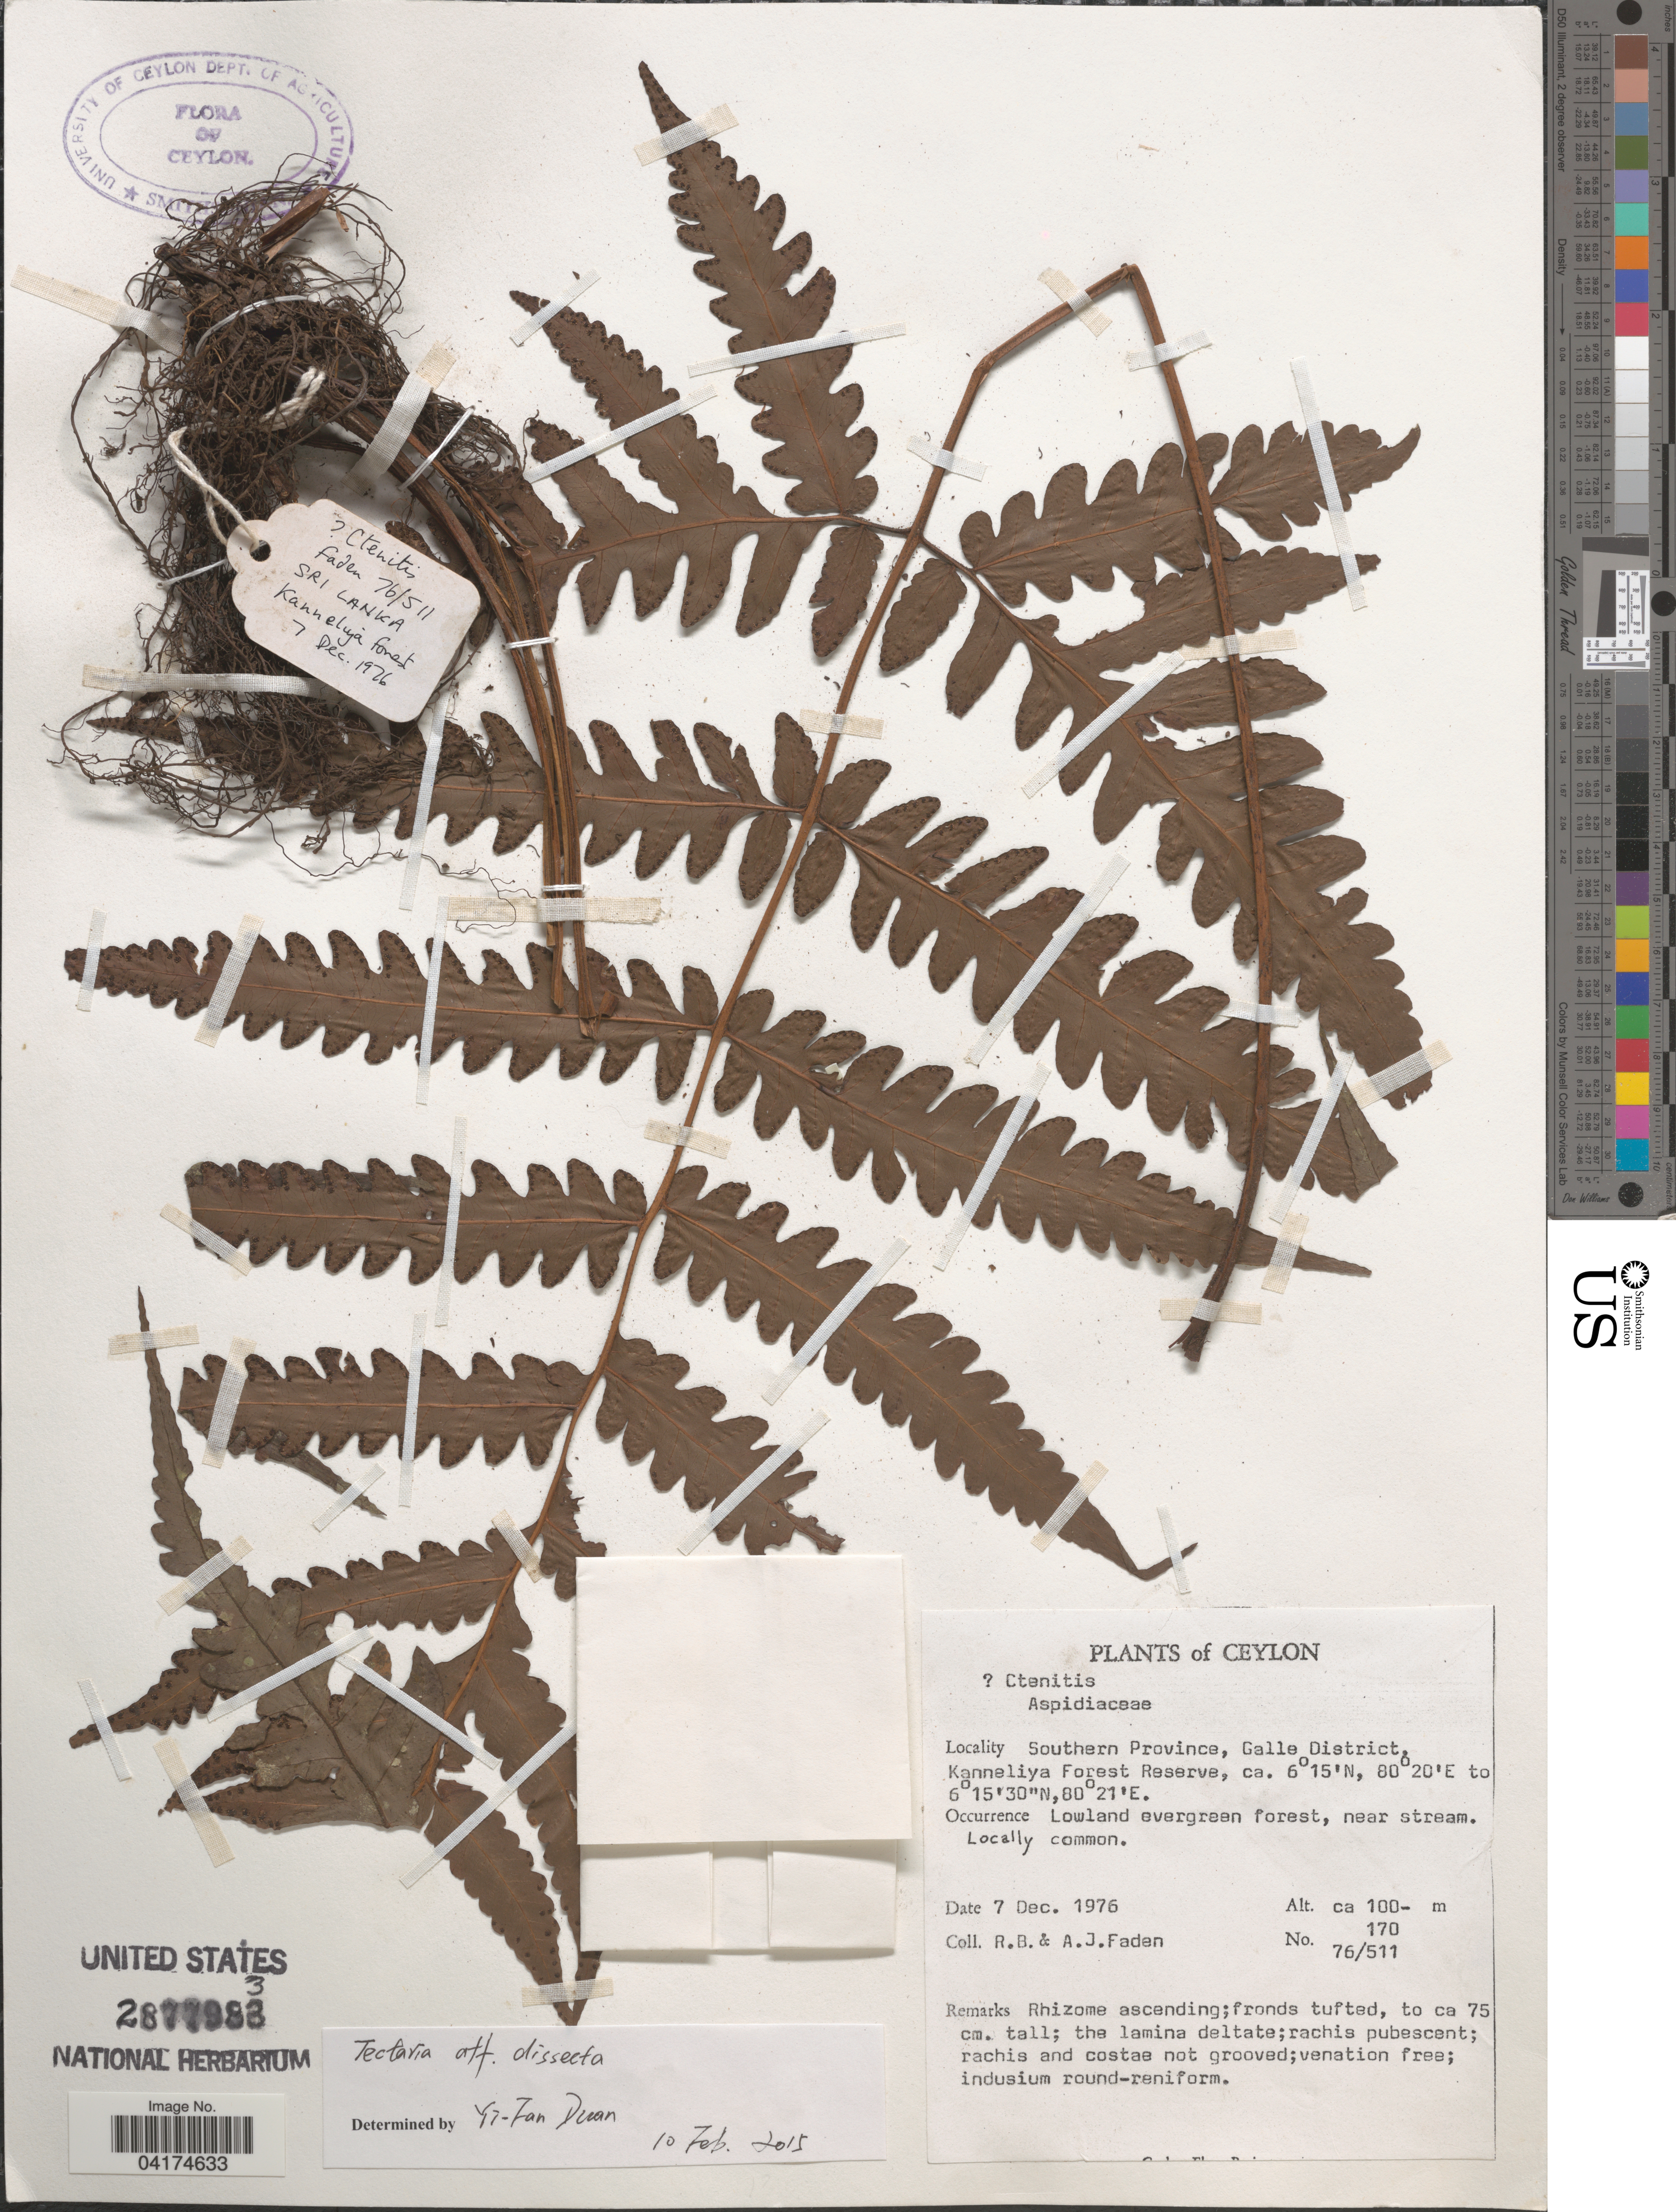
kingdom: Plantae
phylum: Tracheophyta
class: Polypodiopsida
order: Polypodiales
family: Tectariaceae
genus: Tectaria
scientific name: Tectaria dissecta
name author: (G. Forst.) Lellinger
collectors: R. B. Faden & A. J. Faden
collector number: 76/511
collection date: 1976-12-07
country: Sri Lanka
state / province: Southern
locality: Ceylon. Galle District, Kanneliya Forest Reserve.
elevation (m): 100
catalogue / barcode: US 2877983